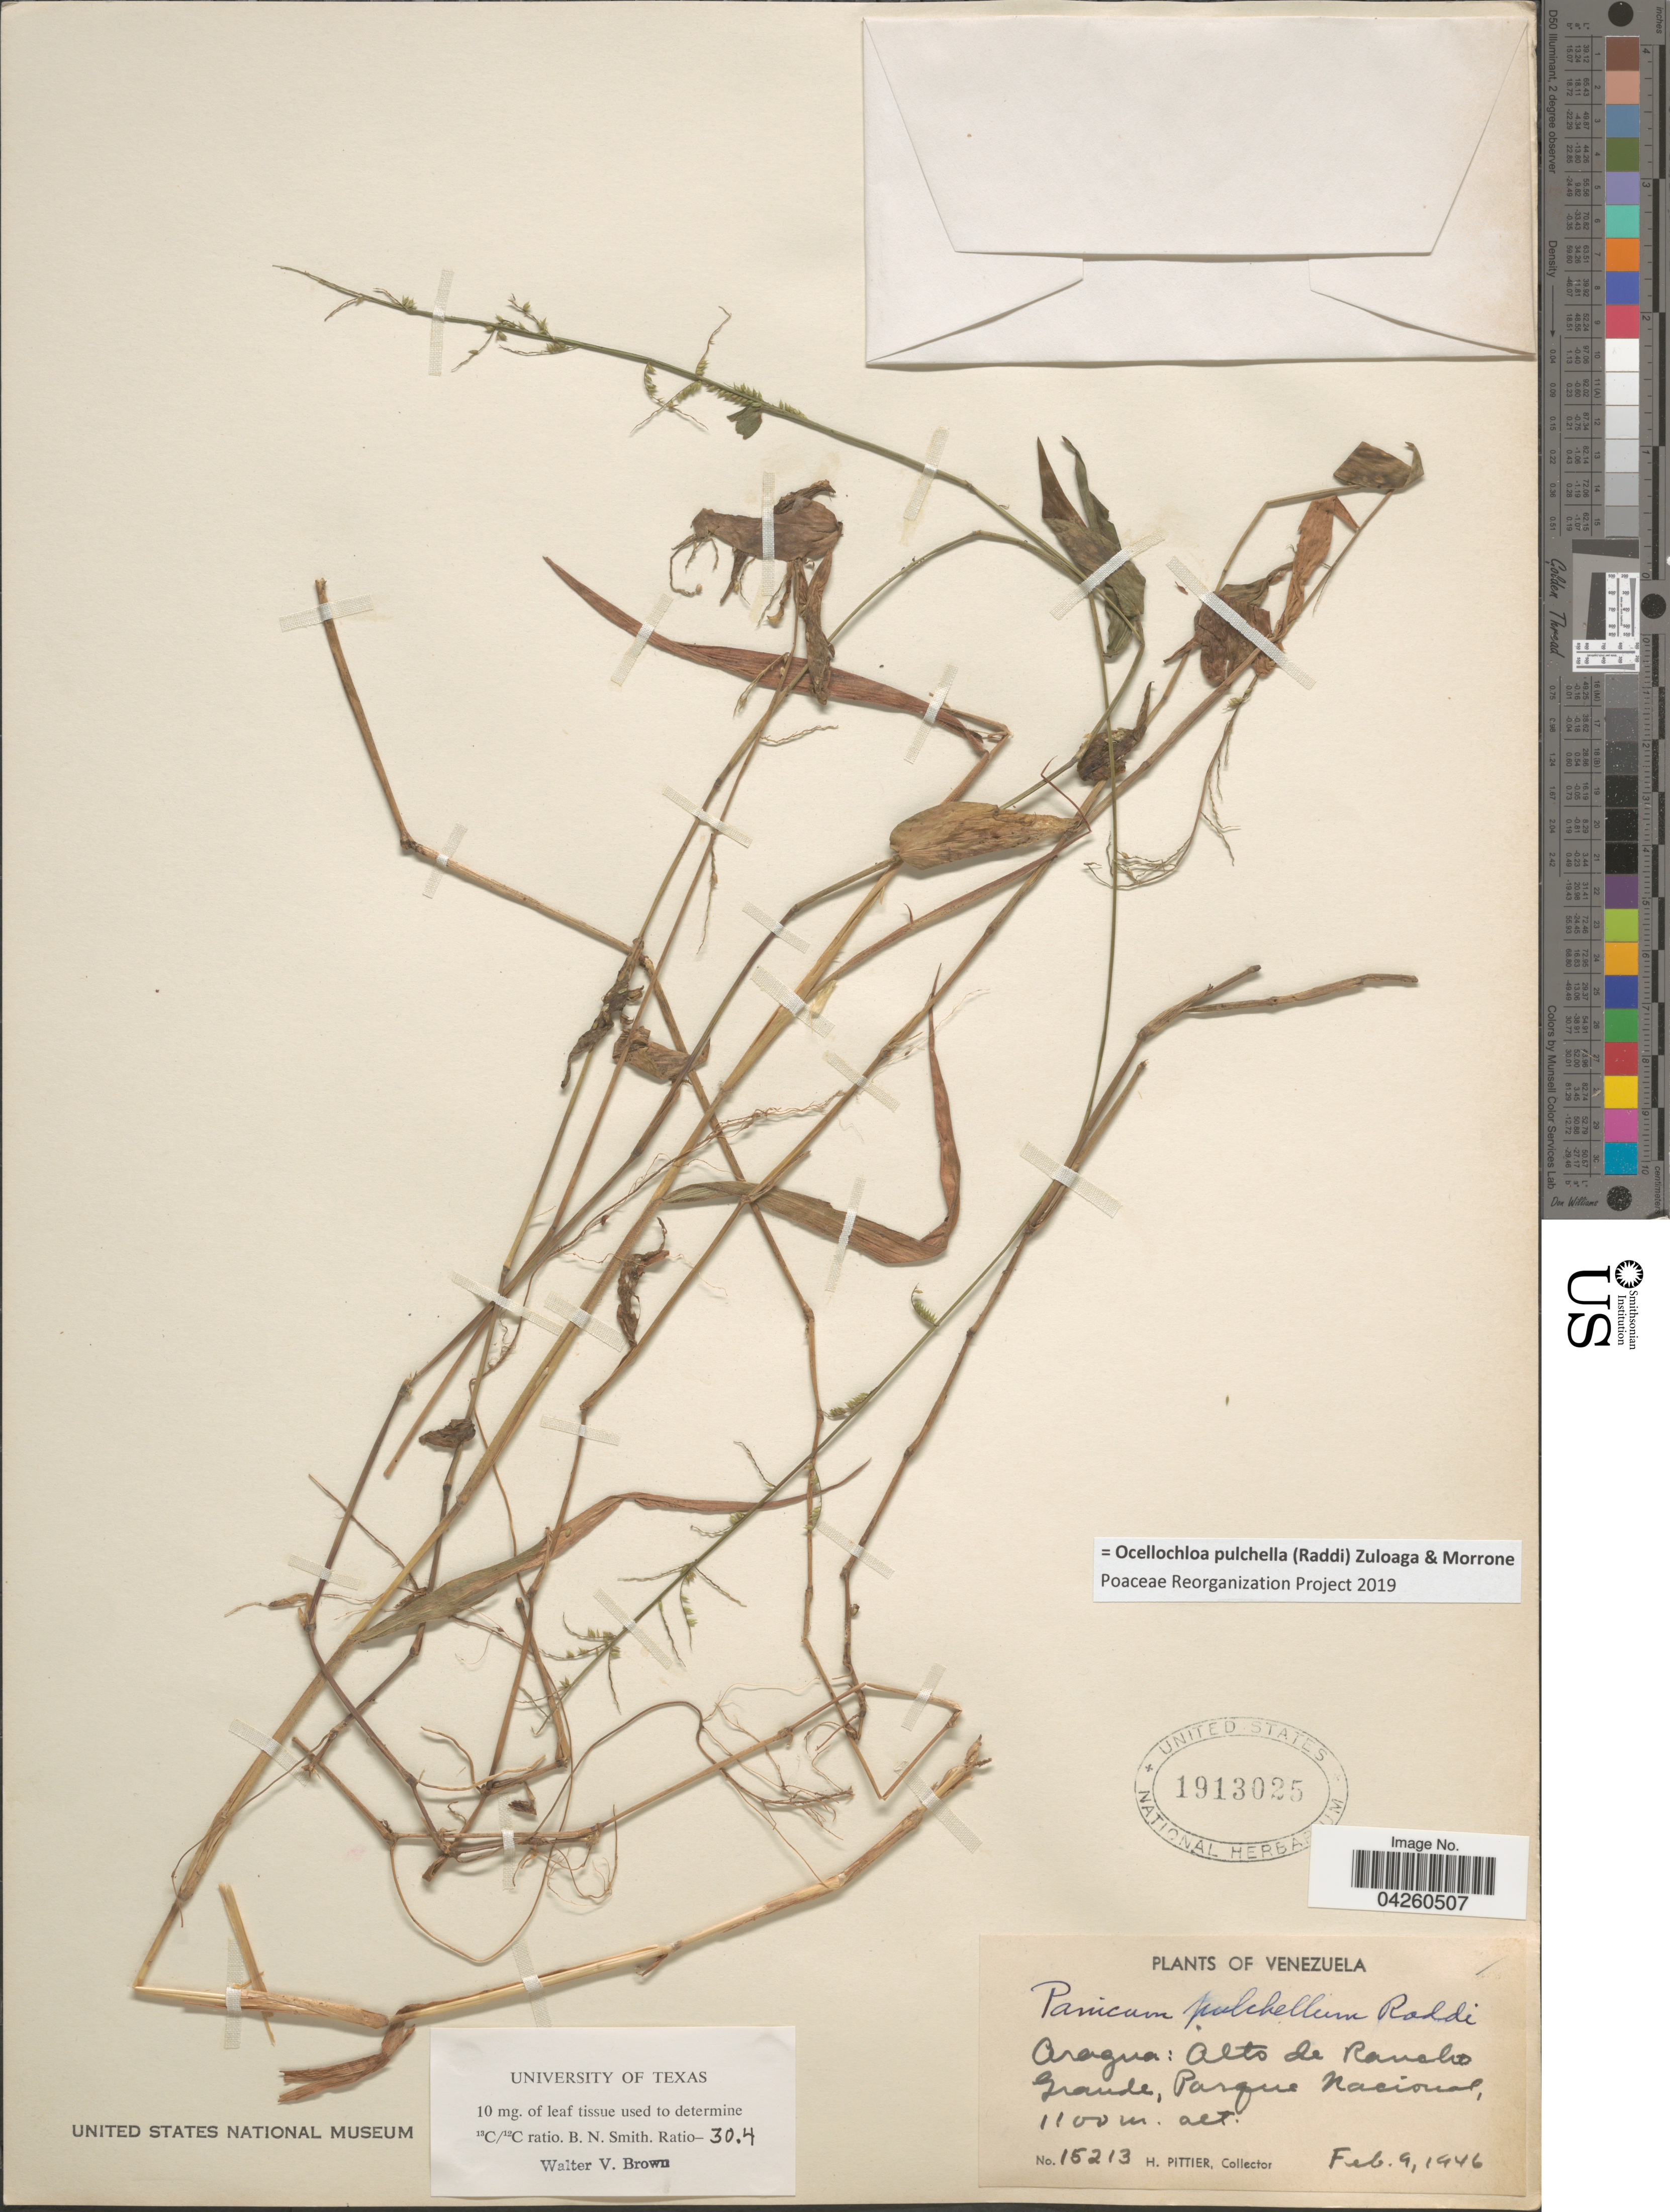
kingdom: Plantae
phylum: Tracheophyta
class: Liliopsida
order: Poales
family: Poaceae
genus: Ocellochloa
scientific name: Ocellochloa pulchella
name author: (Raddi) Zuloaga & Morrone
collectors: H. F. Pittier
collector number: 15213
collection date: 1946-02-09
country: Venezuela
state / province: Aragua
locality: Aragua: Alto de Rancho Grande, Parque Nacional.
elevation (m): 1100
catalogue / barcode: US 1913025